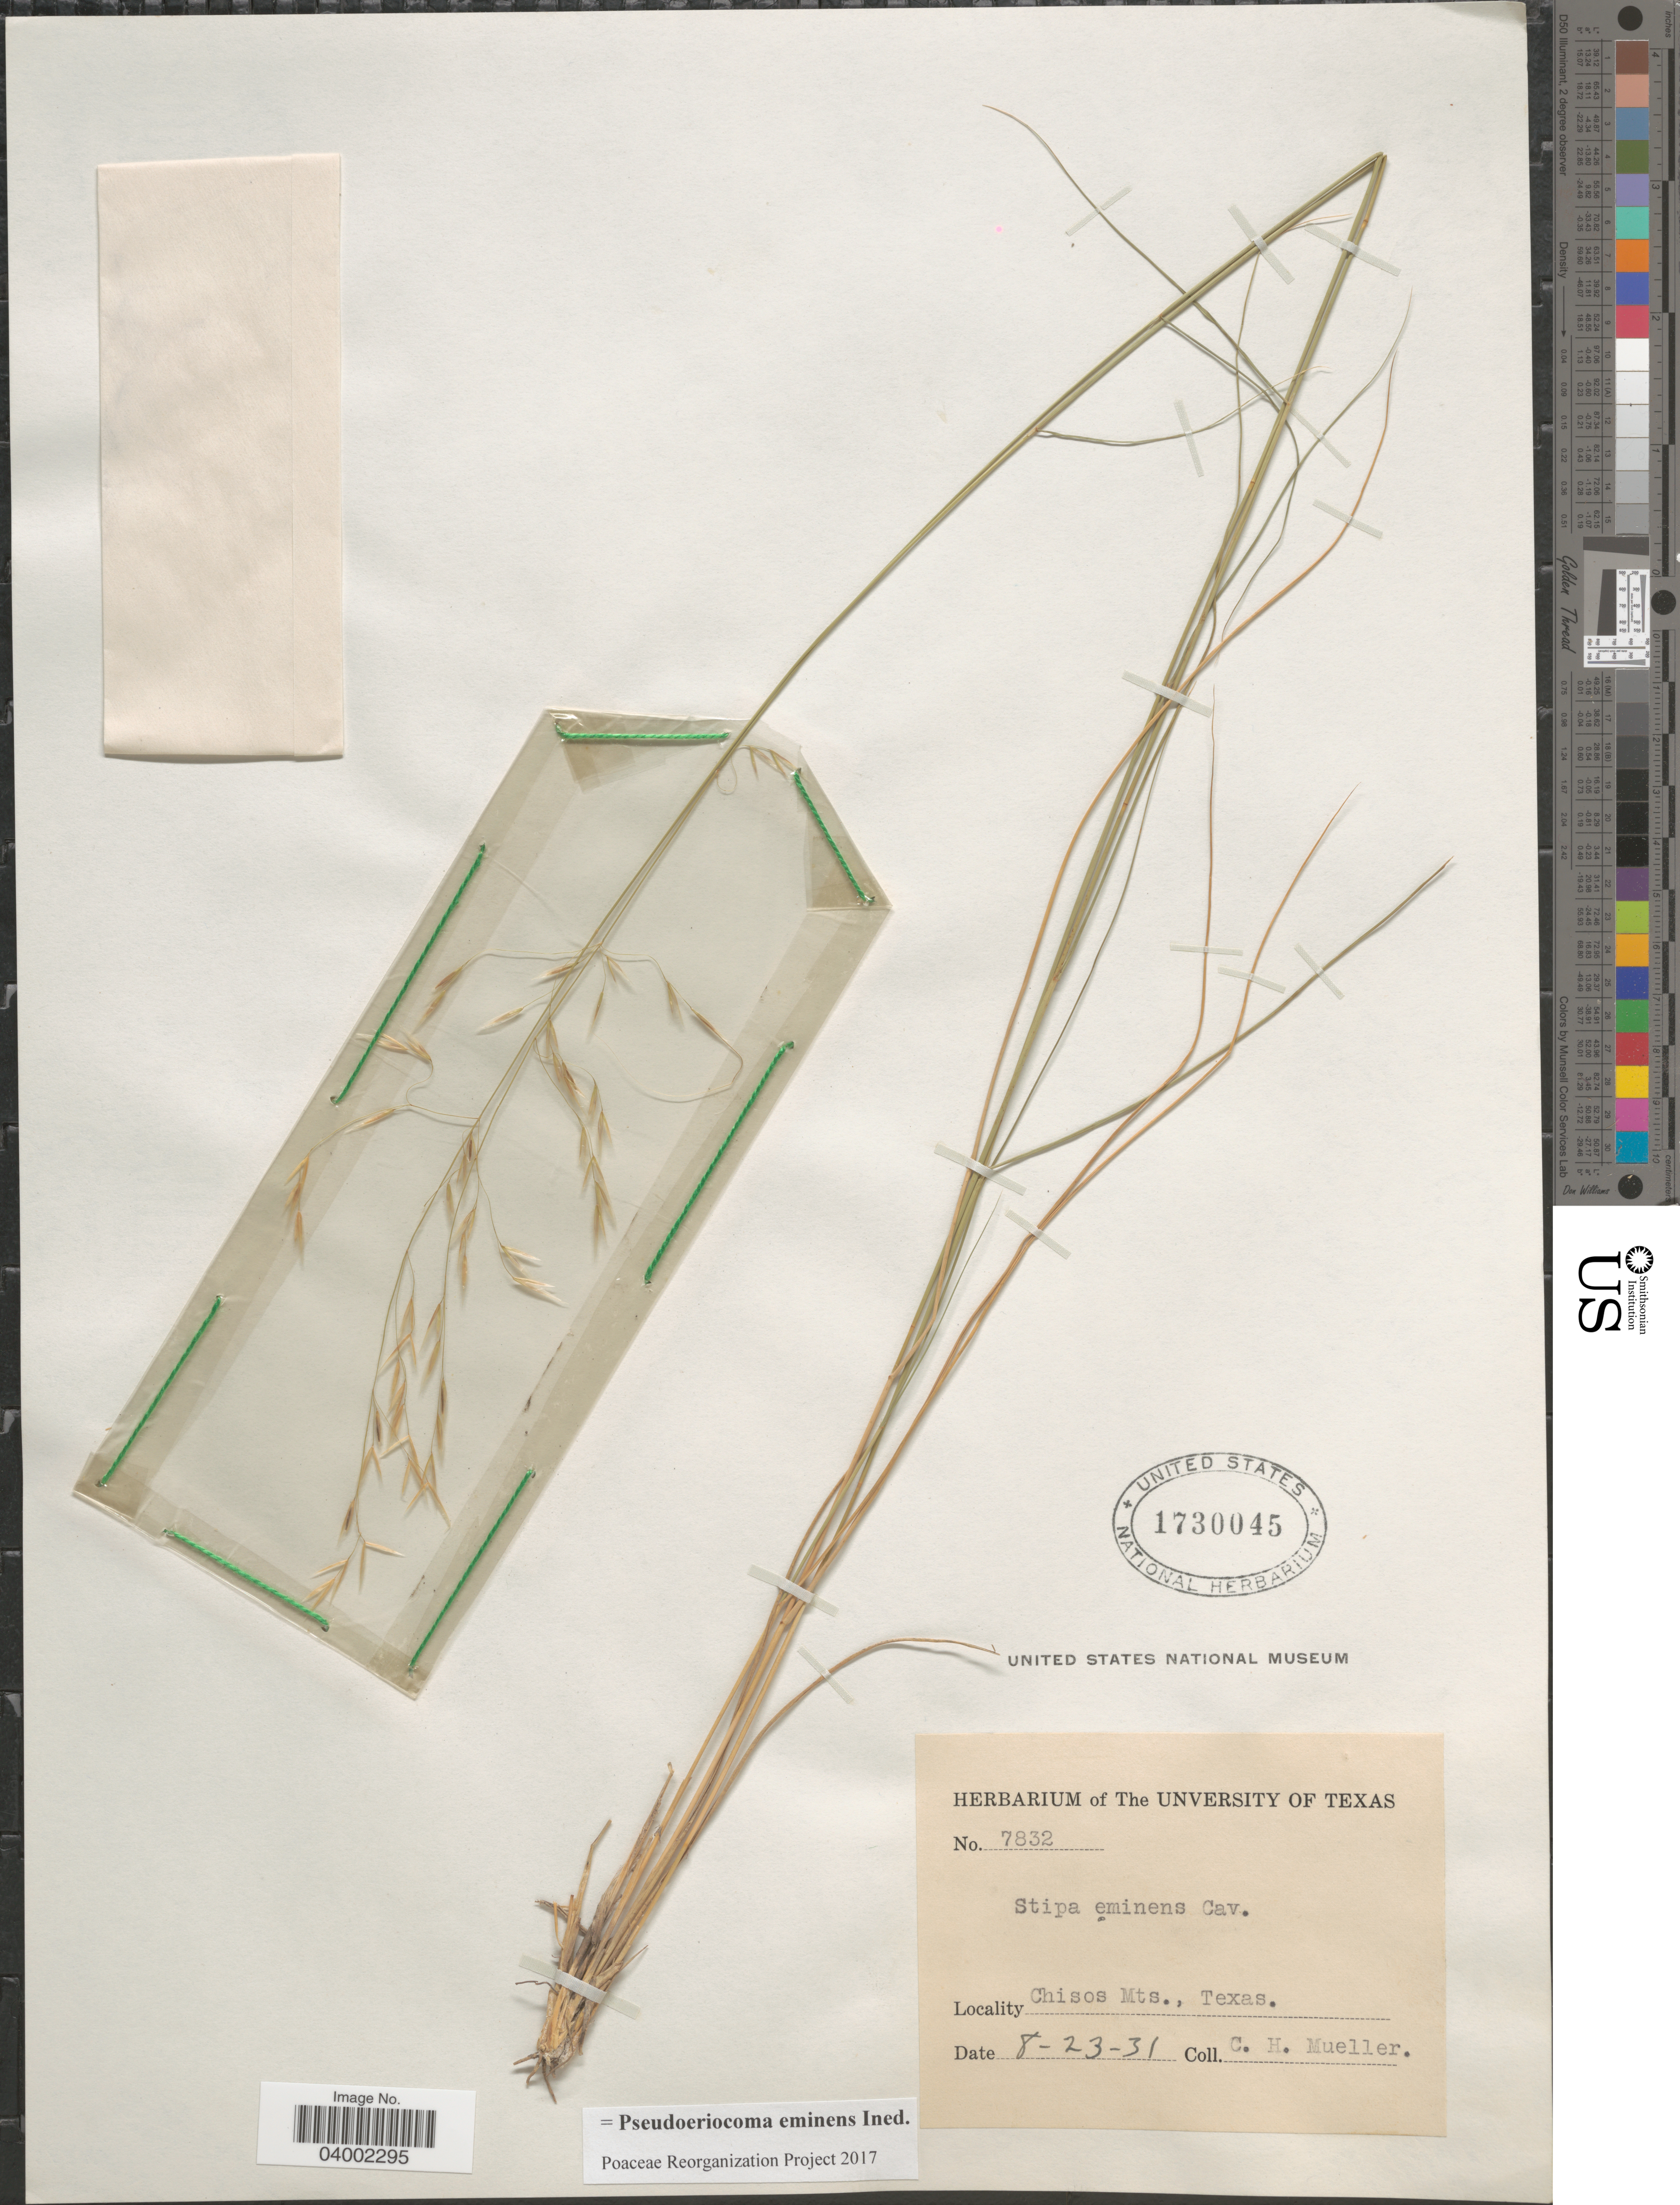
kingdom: Plantae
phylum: Tracheophyta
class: Liliopsida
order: Poales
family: Poaceae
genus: Pseudoeriocoma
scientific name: Pseudoeriocoma eminens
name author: (Cav.) Romasch.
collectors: C. H. Mueller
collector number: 7832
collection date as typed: Transcribed d/m/y: 23/8/31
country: United States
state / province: Texas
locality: Chisos Mts.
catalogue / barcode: US 1730045